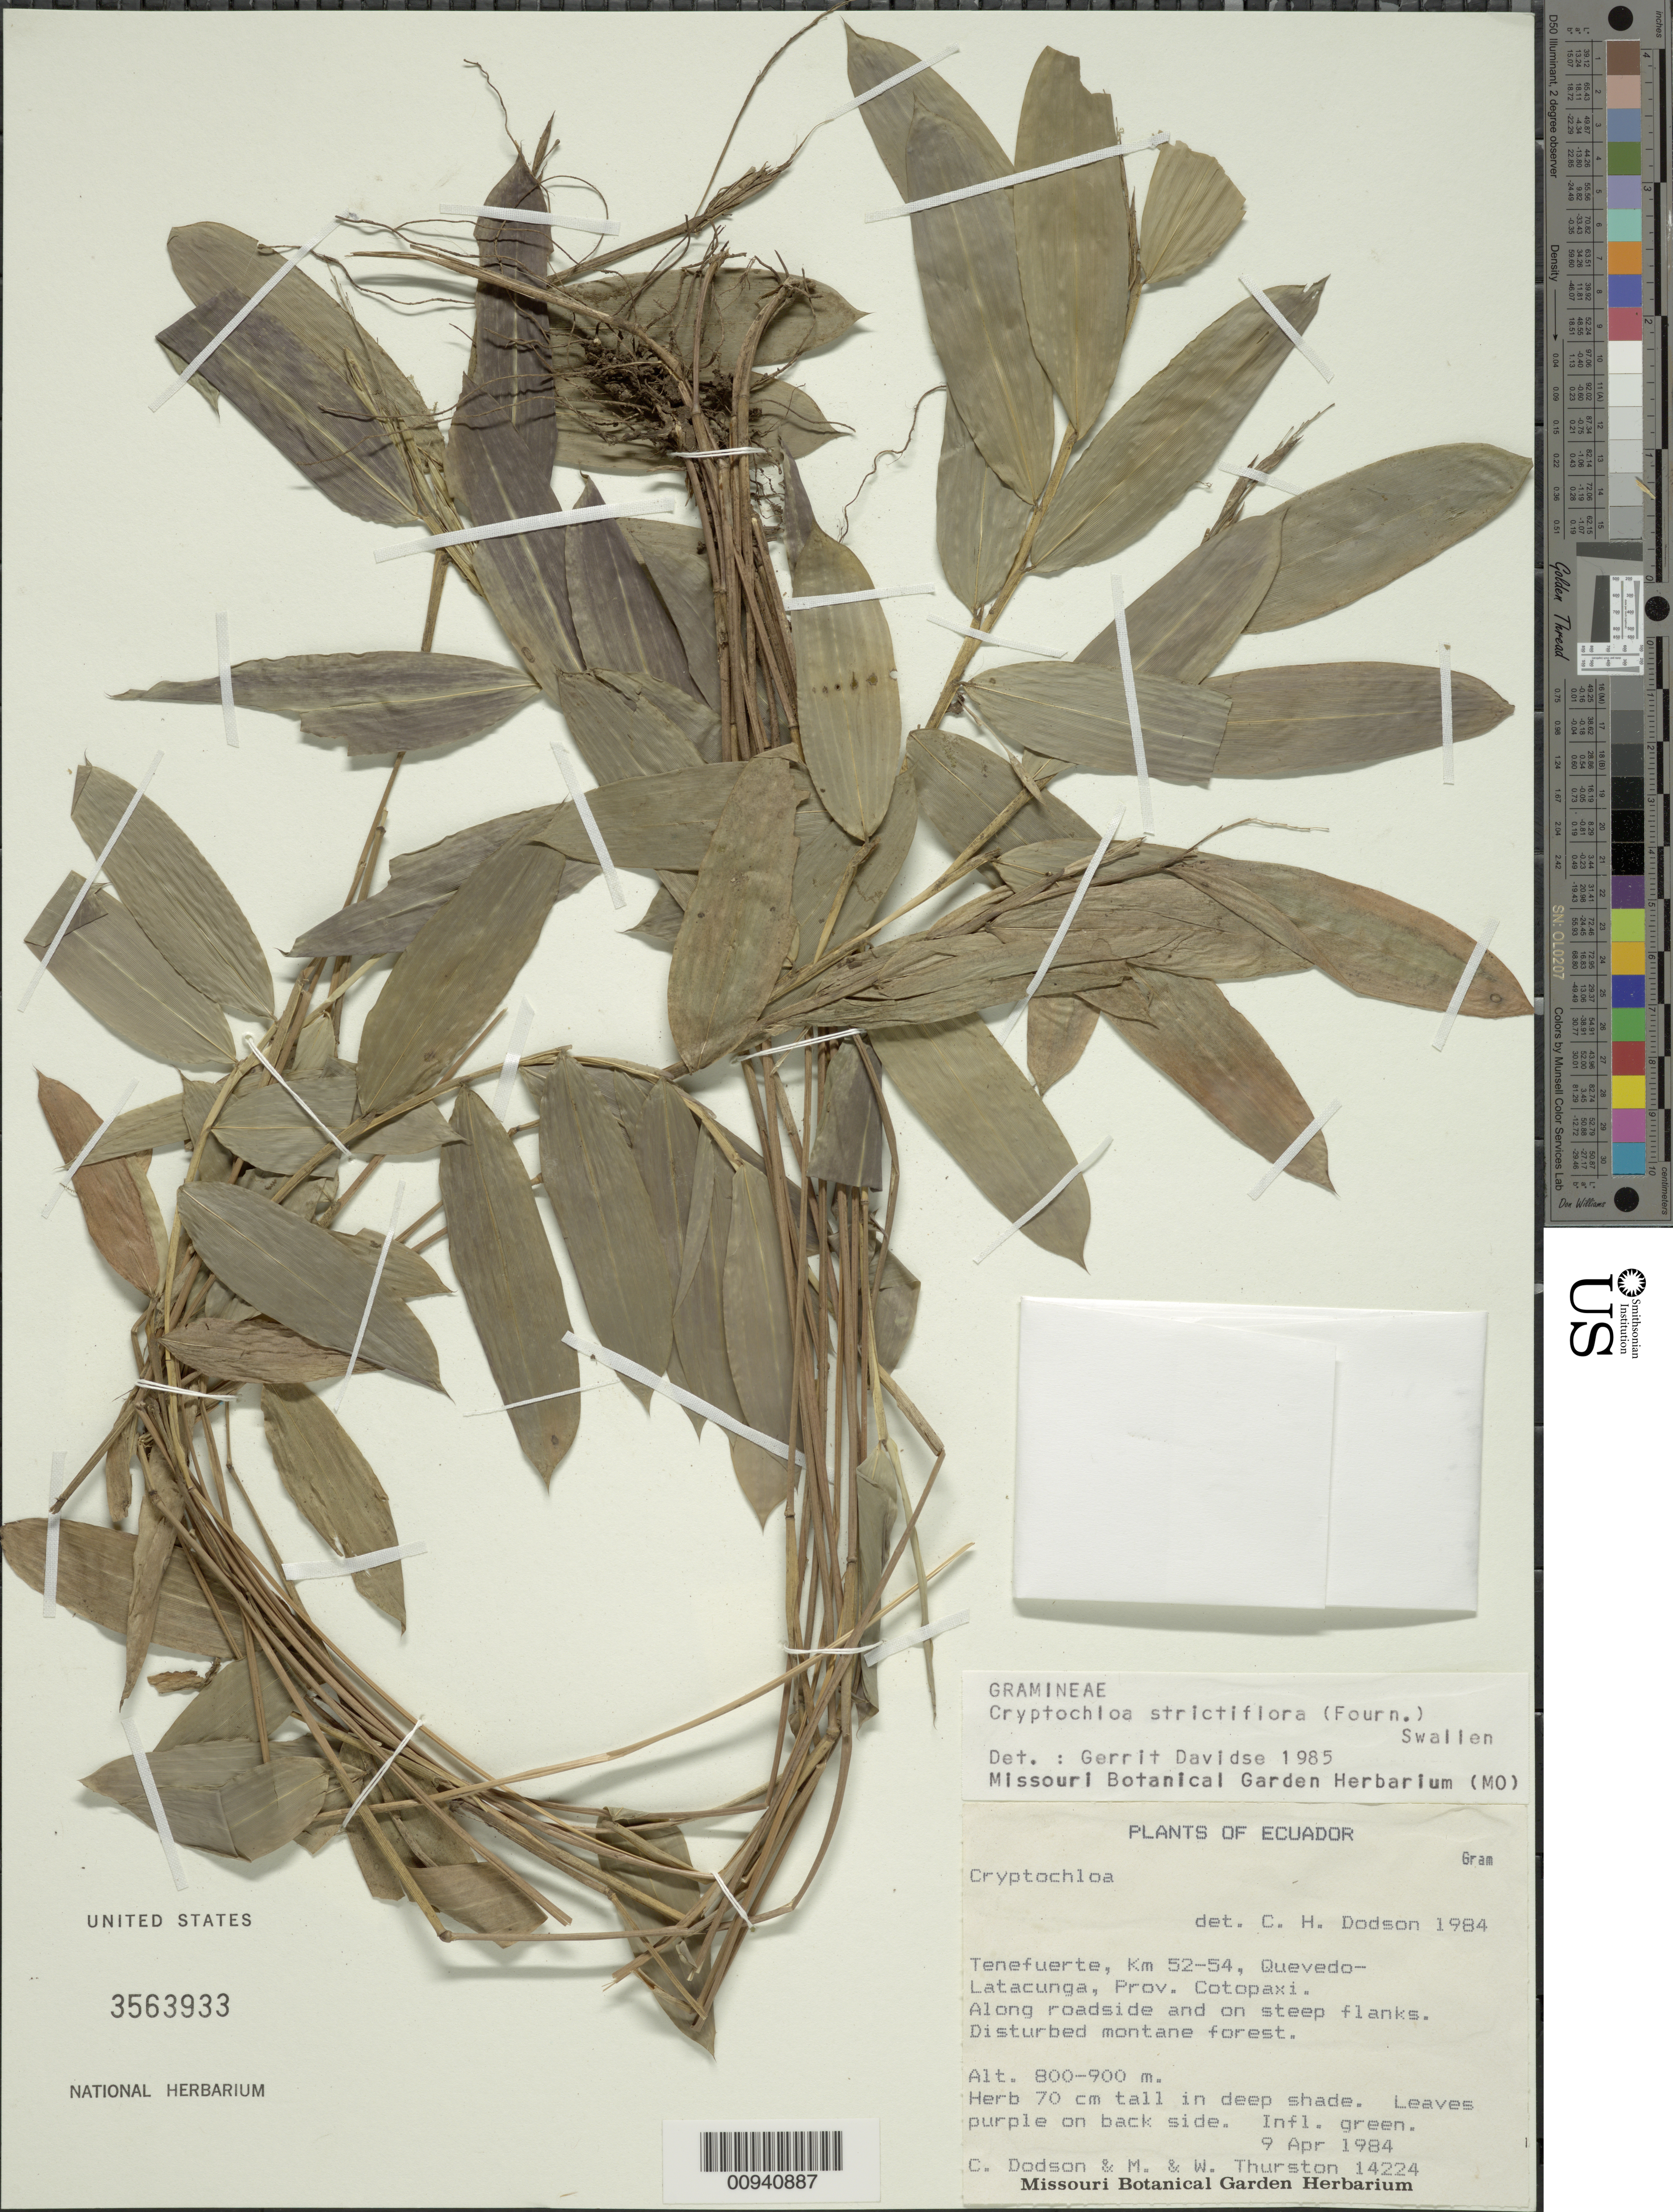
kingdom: Plantae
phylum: Tracheophyta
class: Liliopsida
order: Poales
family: Poaceae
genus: Cryptochloa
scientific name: Cryptochloa strictiflora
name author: (E. Fourn.) Swallen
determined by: Davidse, Gerrit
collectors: C. Dodson, M. Thurston & W. Thurston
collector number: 14224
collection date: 1984-04-09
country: Ecuador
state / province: Cotopaxi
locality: Tenefuerte, Km 52-54, Quevedo-Latacunga.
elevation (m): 800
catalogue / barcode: US 3563933